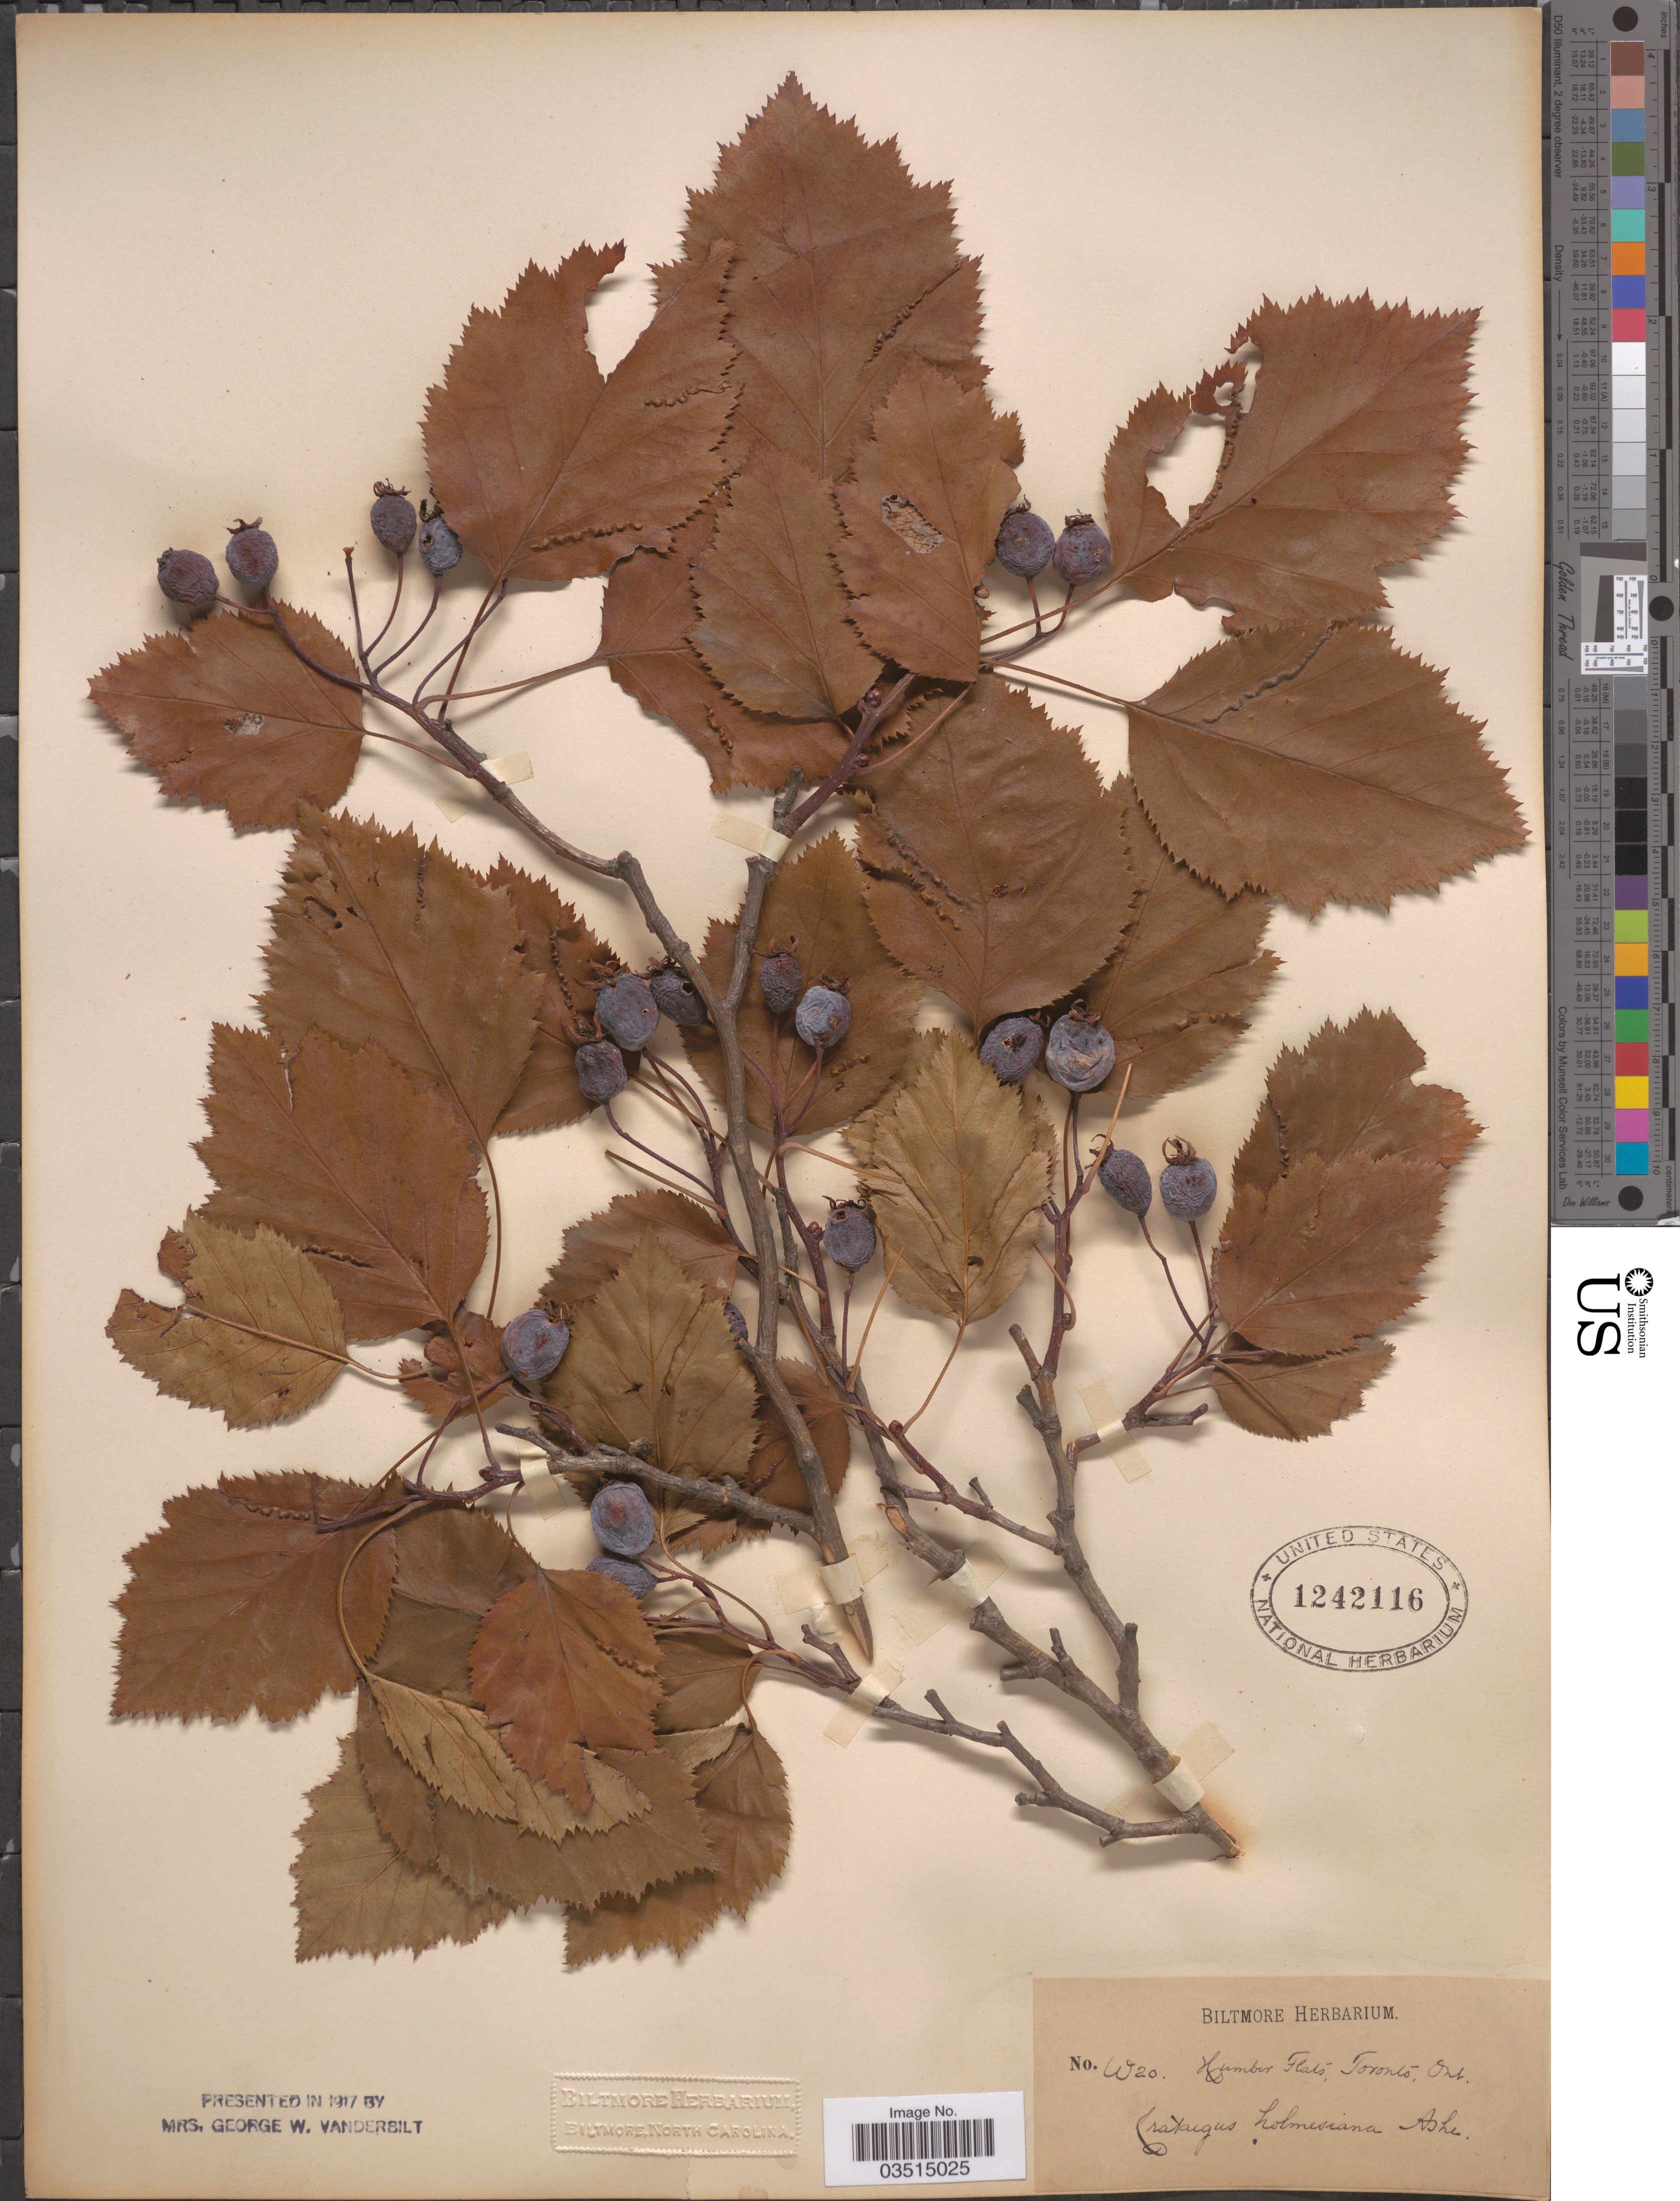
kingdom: Plantae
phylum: Tracheophyta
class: Magnoliopsida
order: Rosales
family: Rosaceae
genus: Crataegus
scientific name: Crataegus holmesiana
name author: Ashe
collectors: ex herb. Biltmore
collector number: W20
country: Canada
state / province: Ontario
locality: Humber Flats. Toronto.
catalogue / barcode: US 1242116